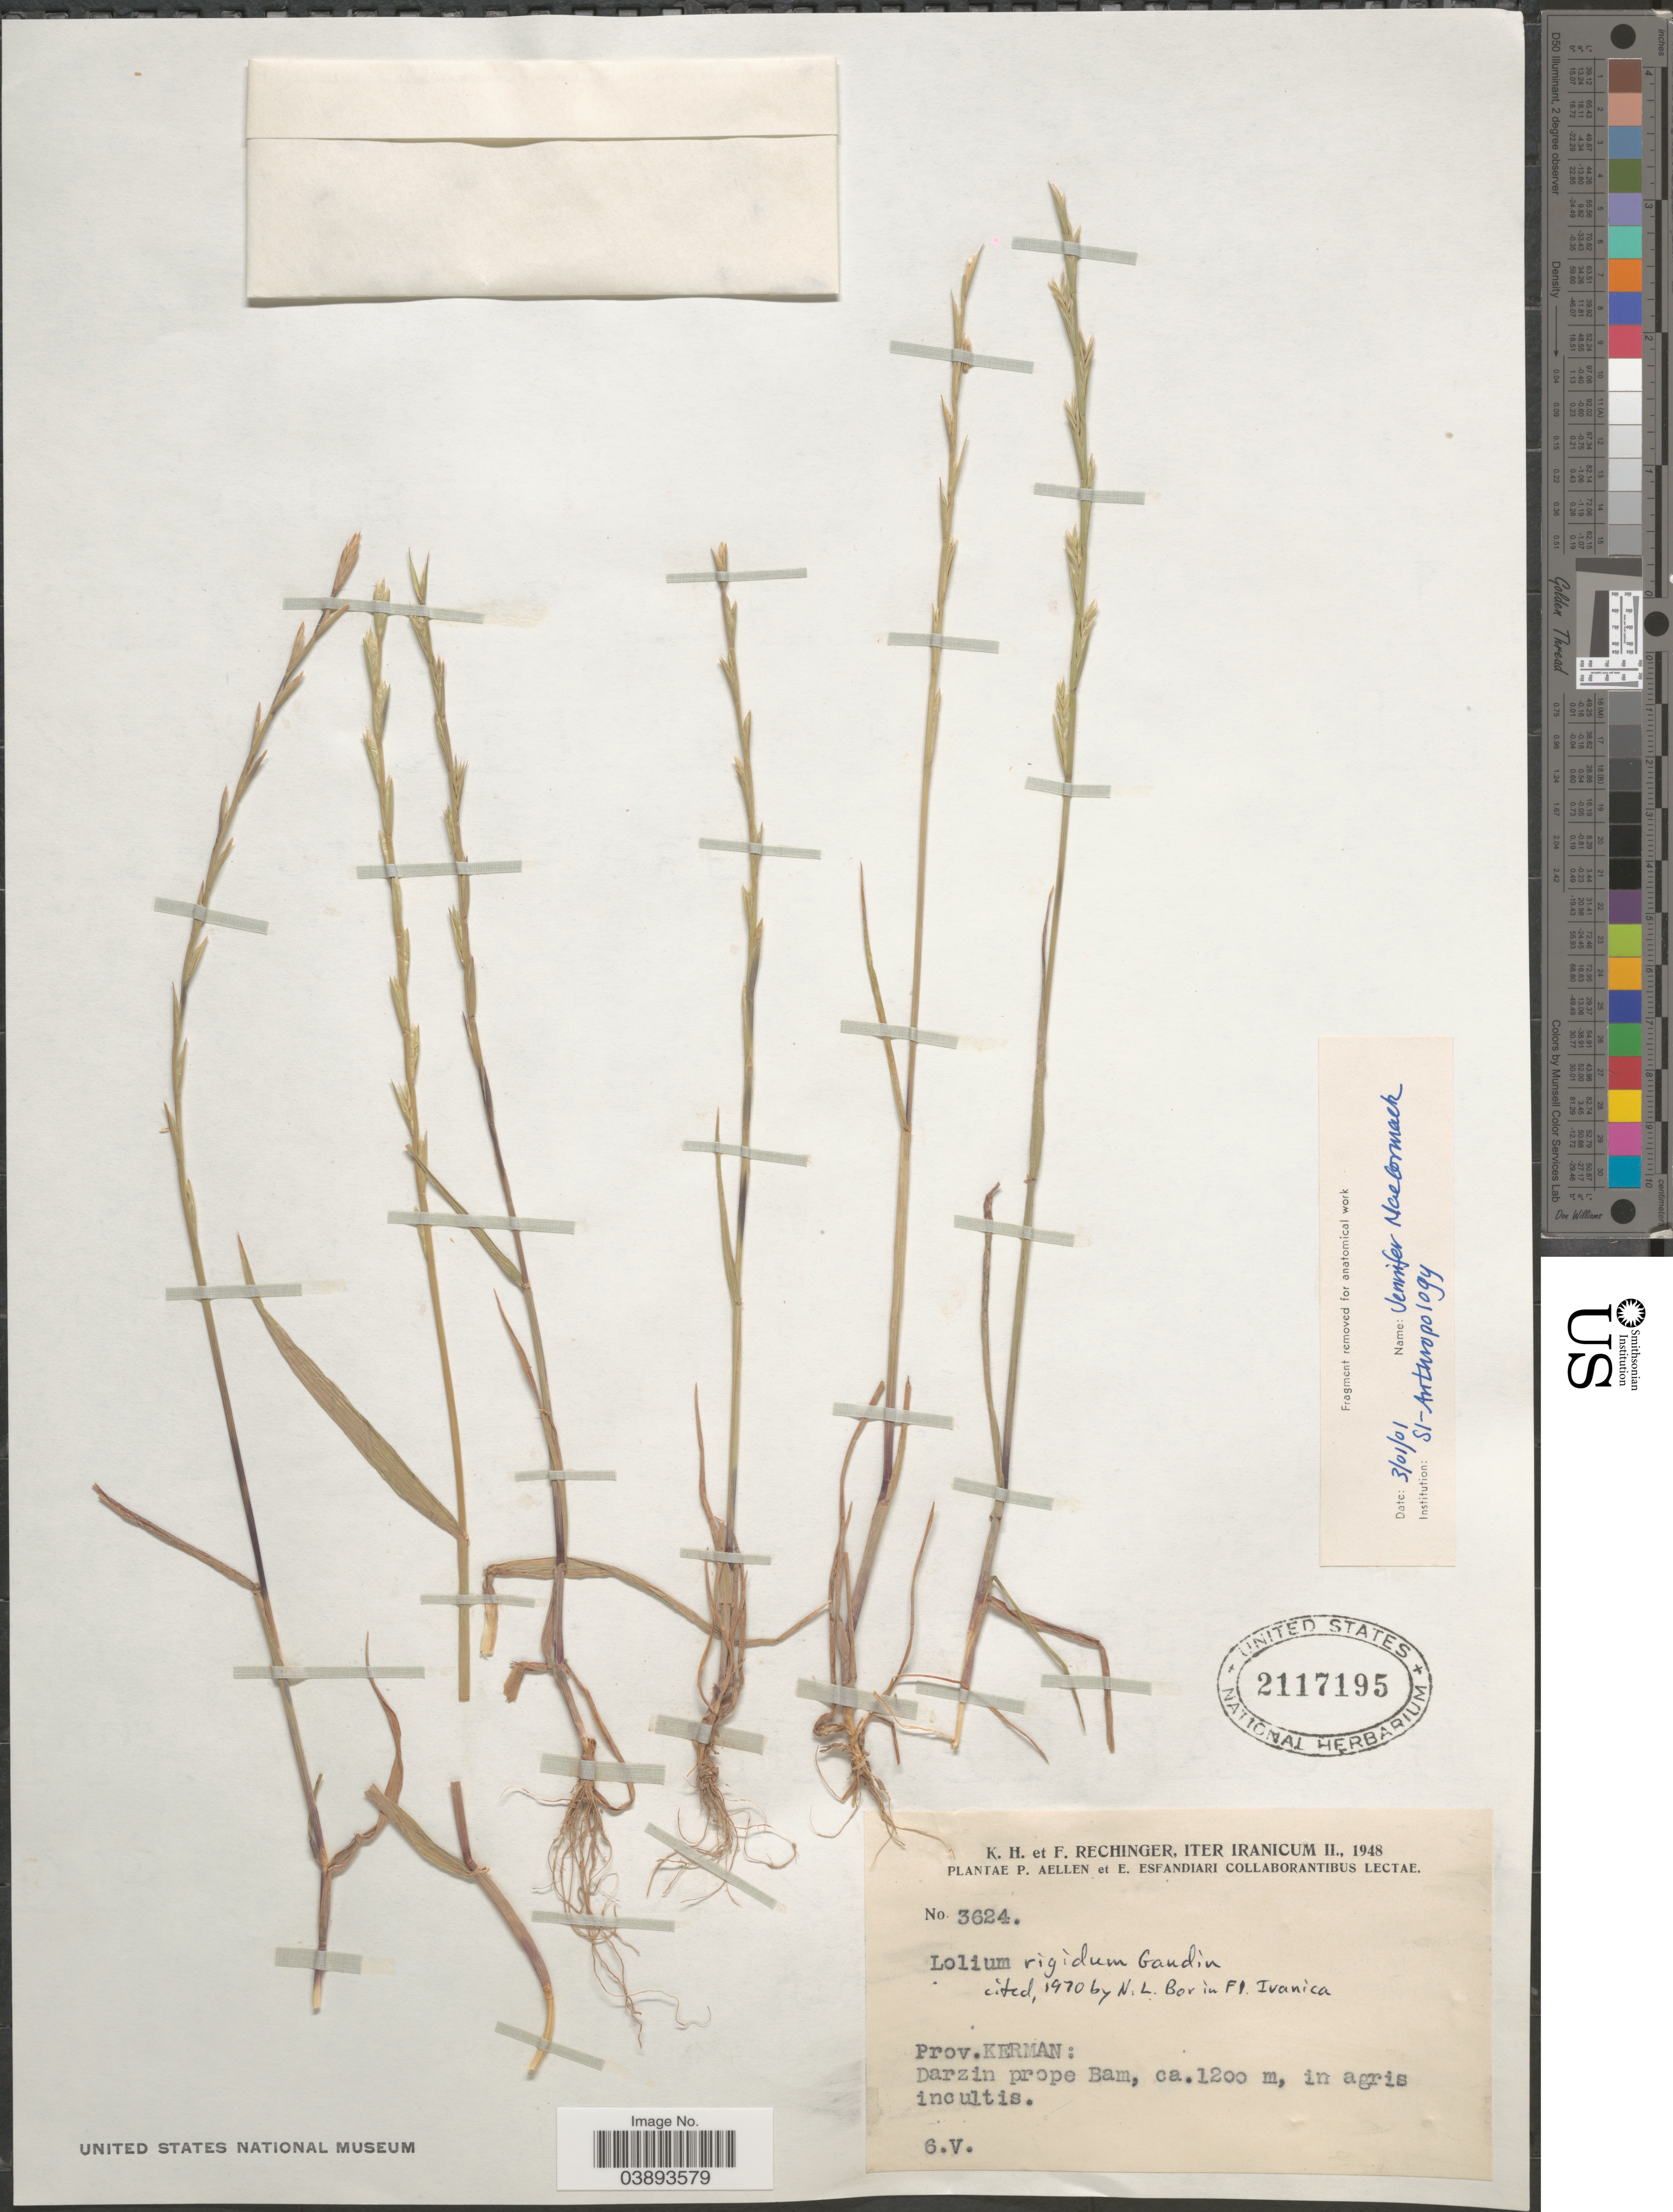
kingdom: Plantae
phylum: Tracheophyta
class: Liliopsida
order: Poales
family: Poaceae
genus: Lolium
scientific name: Lolium rigidum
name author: Gaudin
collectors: K. H. Rechinger & F. Rechinger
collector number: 3624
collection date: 1948-05-06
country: Iran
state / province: Kerman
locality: Iter Iranicum. Darzin prope Bam, in agris incultis.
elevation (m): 1200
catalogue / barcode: US 2117195